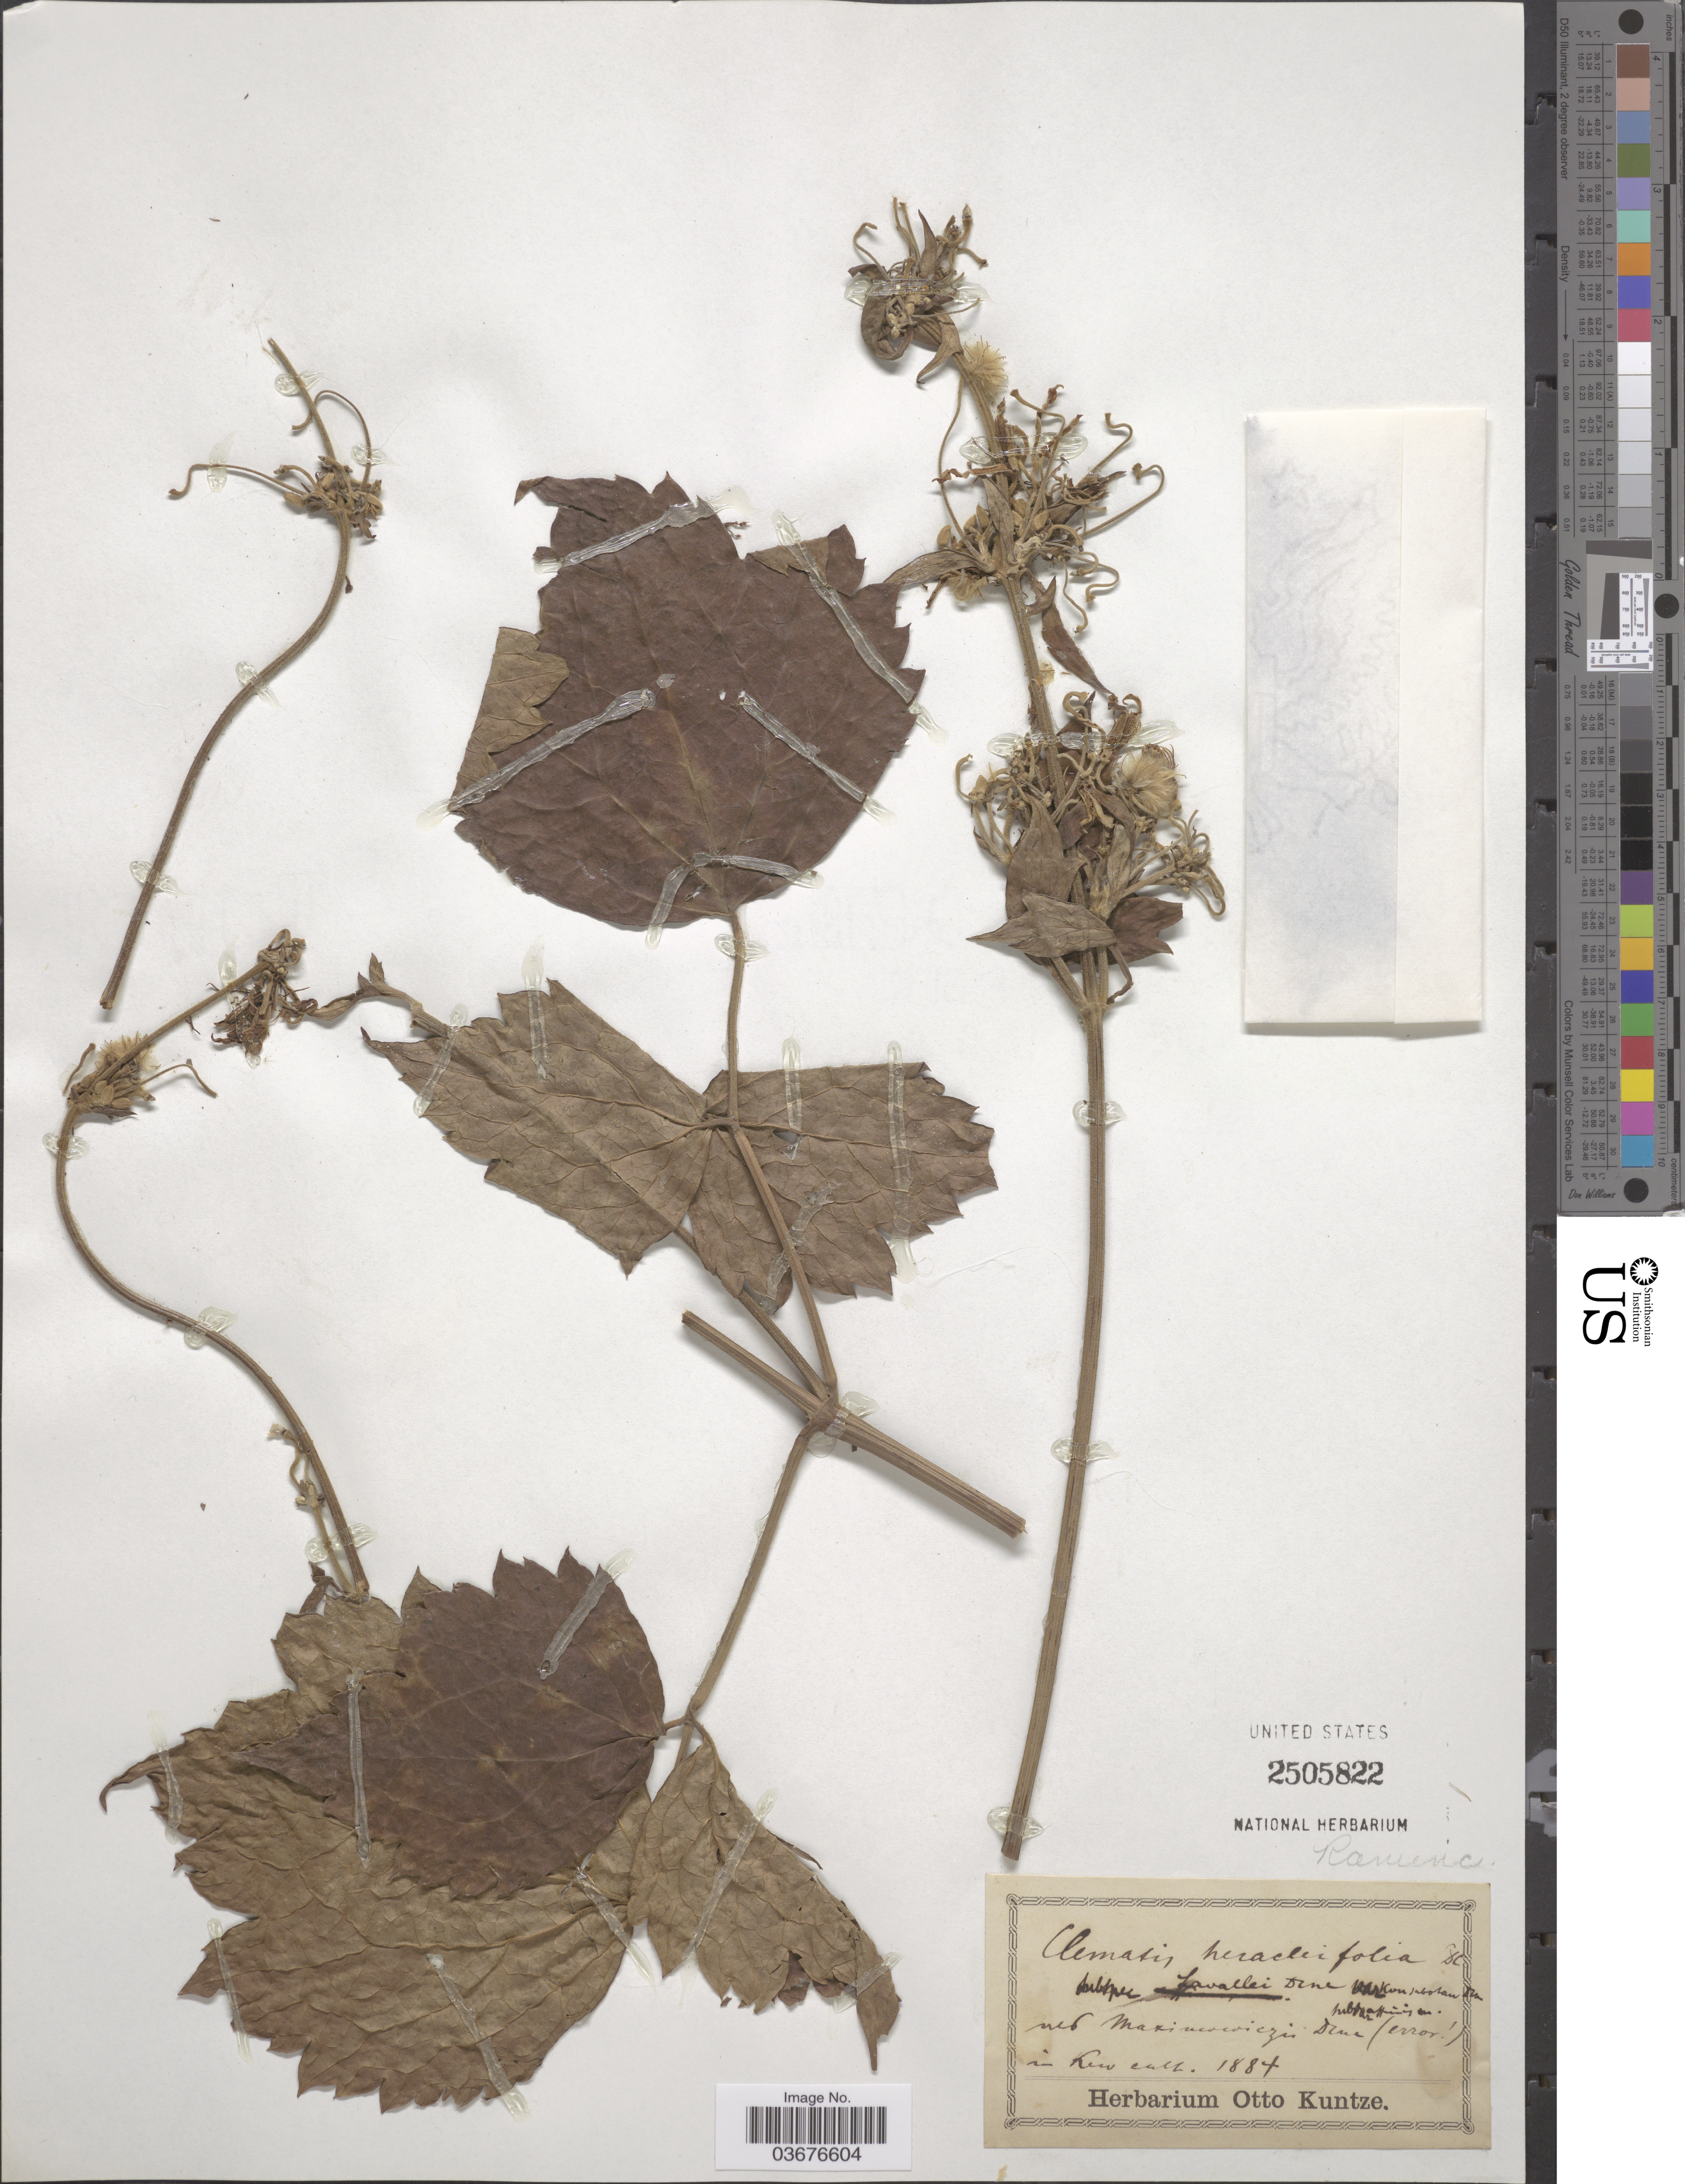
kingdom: Plantae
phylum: Tracheophyta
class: Magnoliopsida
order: Ranunculales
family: Ranunculaceae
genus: Clematis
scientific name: Clematis heracleifolia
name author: DC.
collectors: ex herb. Otto Kuntze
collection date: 1884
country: United Kingdom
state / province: England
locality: Kew.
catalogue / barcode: US 2505822